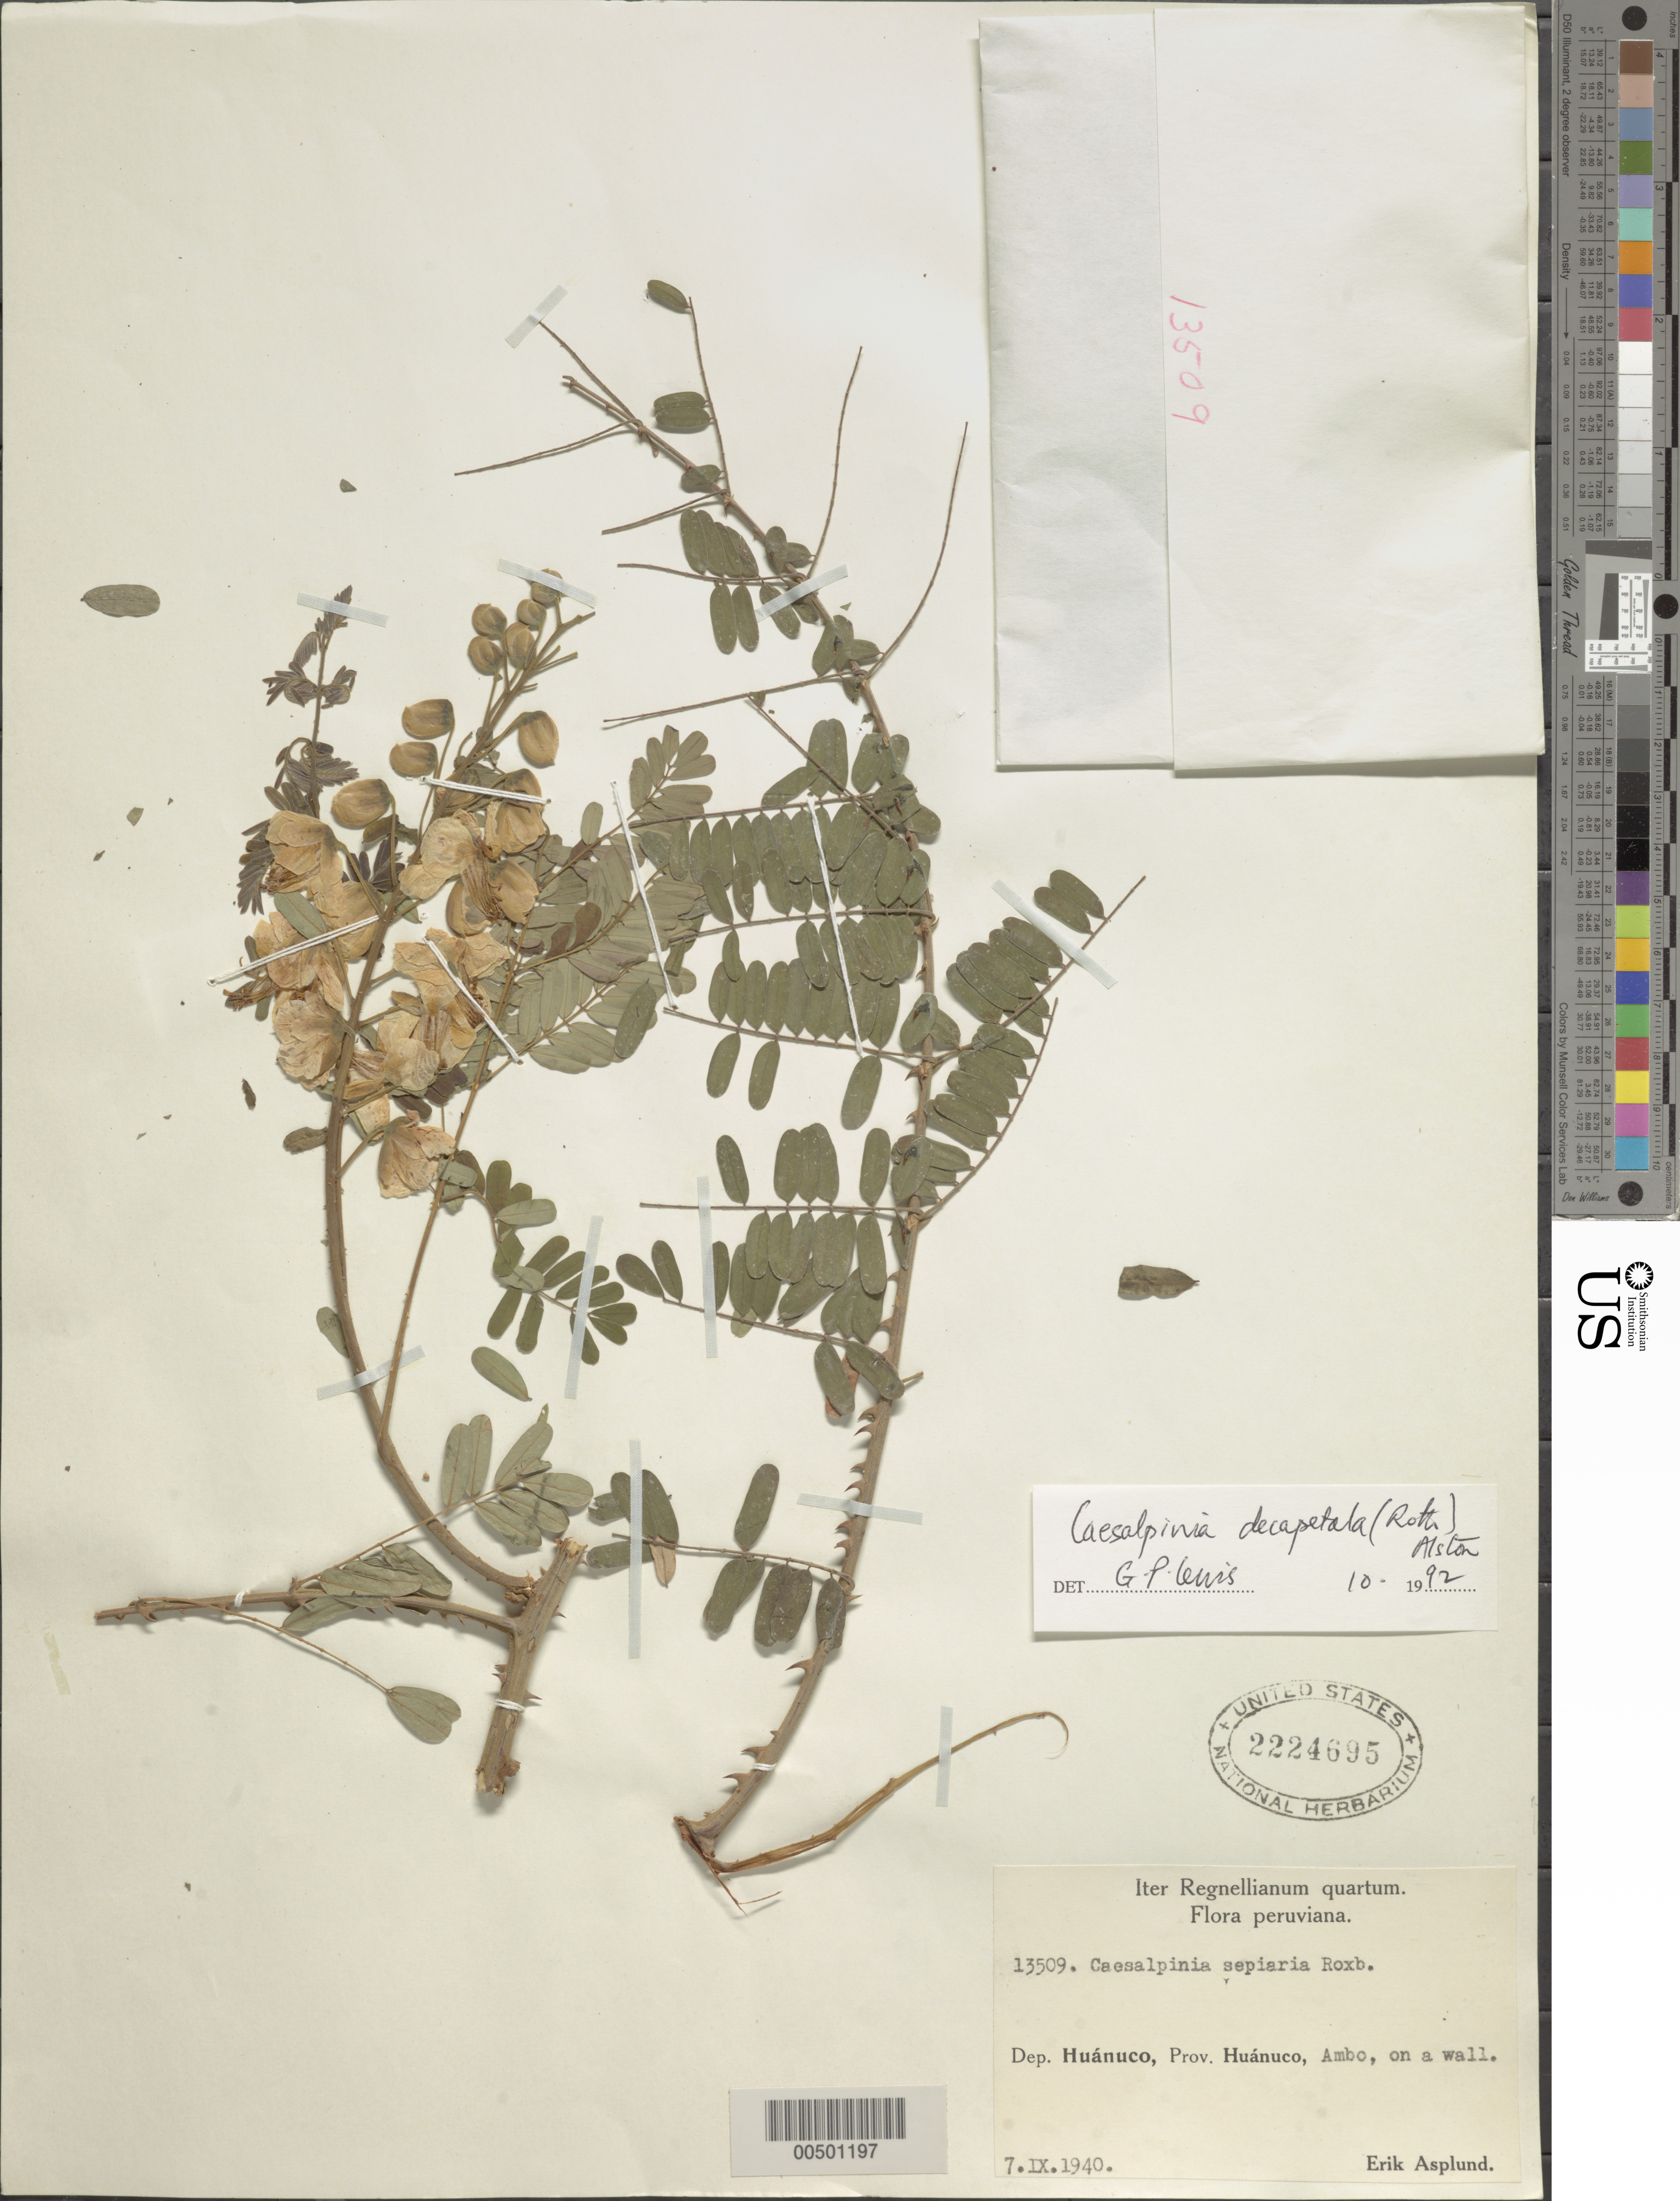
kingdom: Plantae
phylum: Tracheophyta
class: Magnoliopsida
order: Fabales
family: Fabaceae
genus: Biancaea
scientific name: Biancaea decapetala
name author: (Roth) O. Deg.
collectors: E. Asplund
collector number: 13509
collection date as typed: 07 Sep 1940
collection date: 1940-09-07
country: Peru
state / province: Huánuco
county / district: Huánuco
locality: Ambo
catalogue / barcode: US 2224695